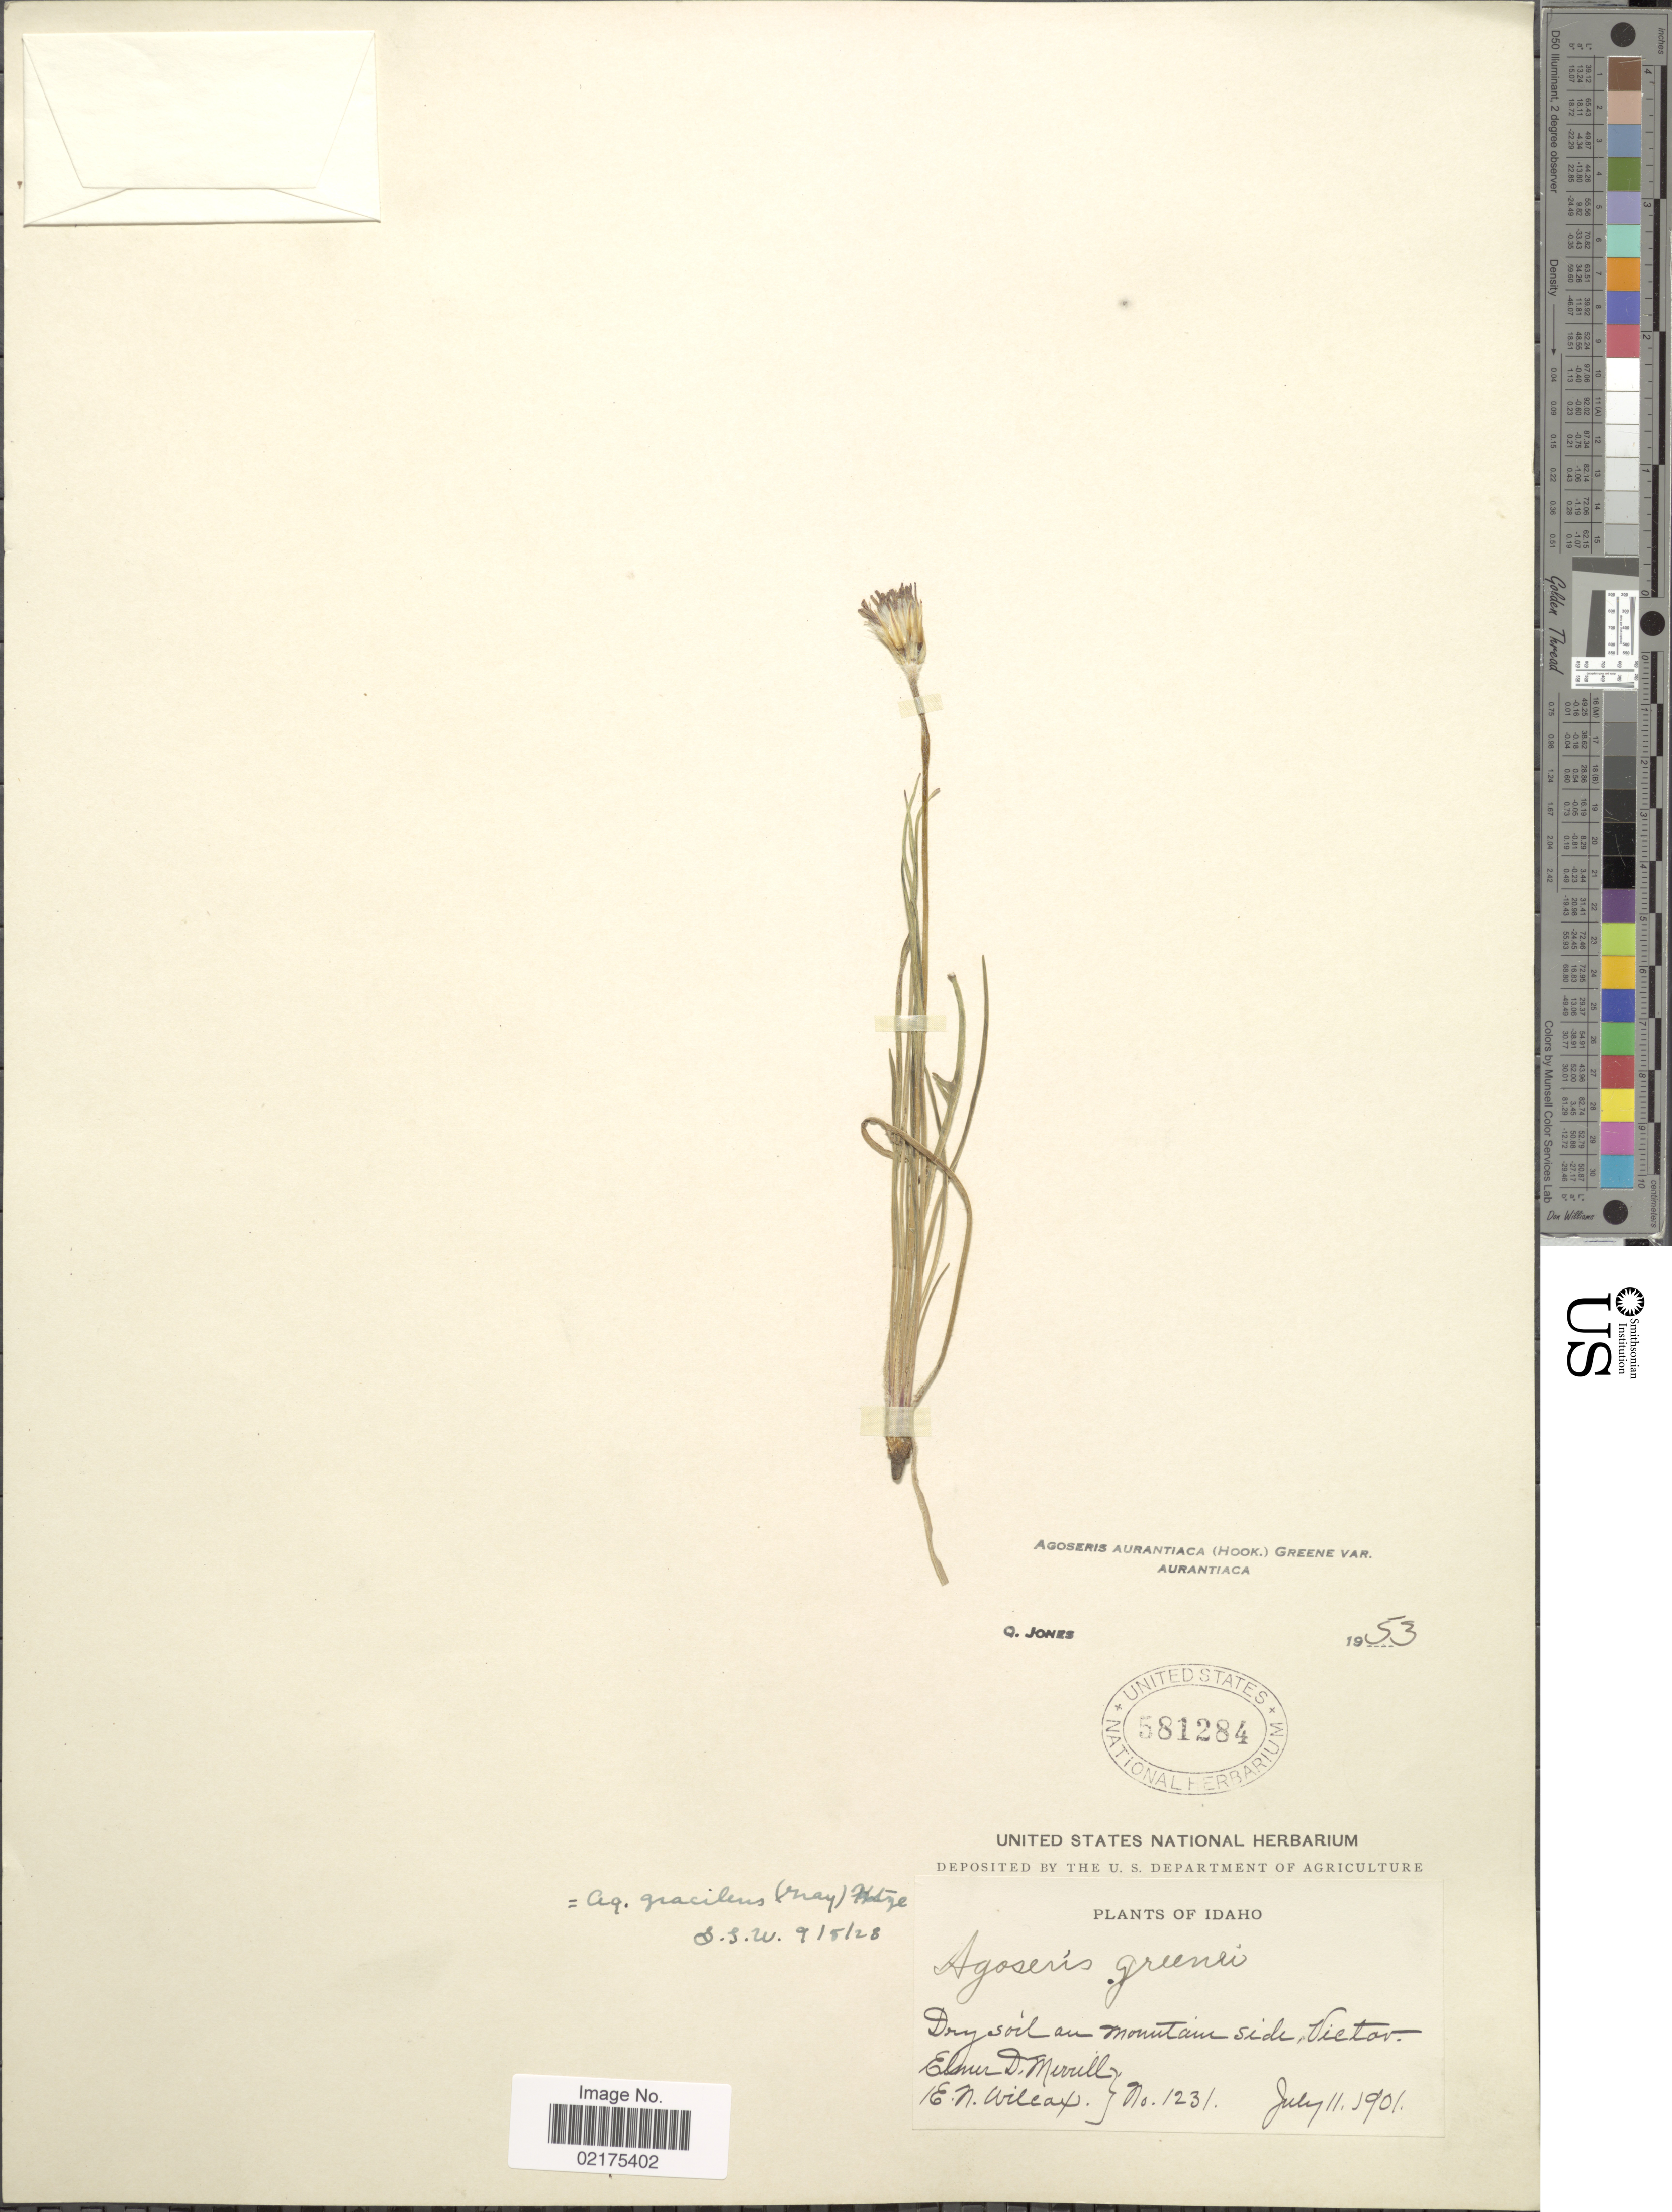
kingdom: Plantae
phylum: Tracheophyta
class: Magnoliopsida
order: Asterales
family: Asteraceae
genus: Agoseris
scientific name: Agoseris aurantiaca var. aurantiaca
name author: (Hook.) Greene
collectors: E. D. Merrill & E. Wilcox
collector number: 1231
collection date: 1901-07-11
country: United States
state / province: Idaho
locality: Dry soil on mountain side, Victor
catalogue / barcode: US 581284